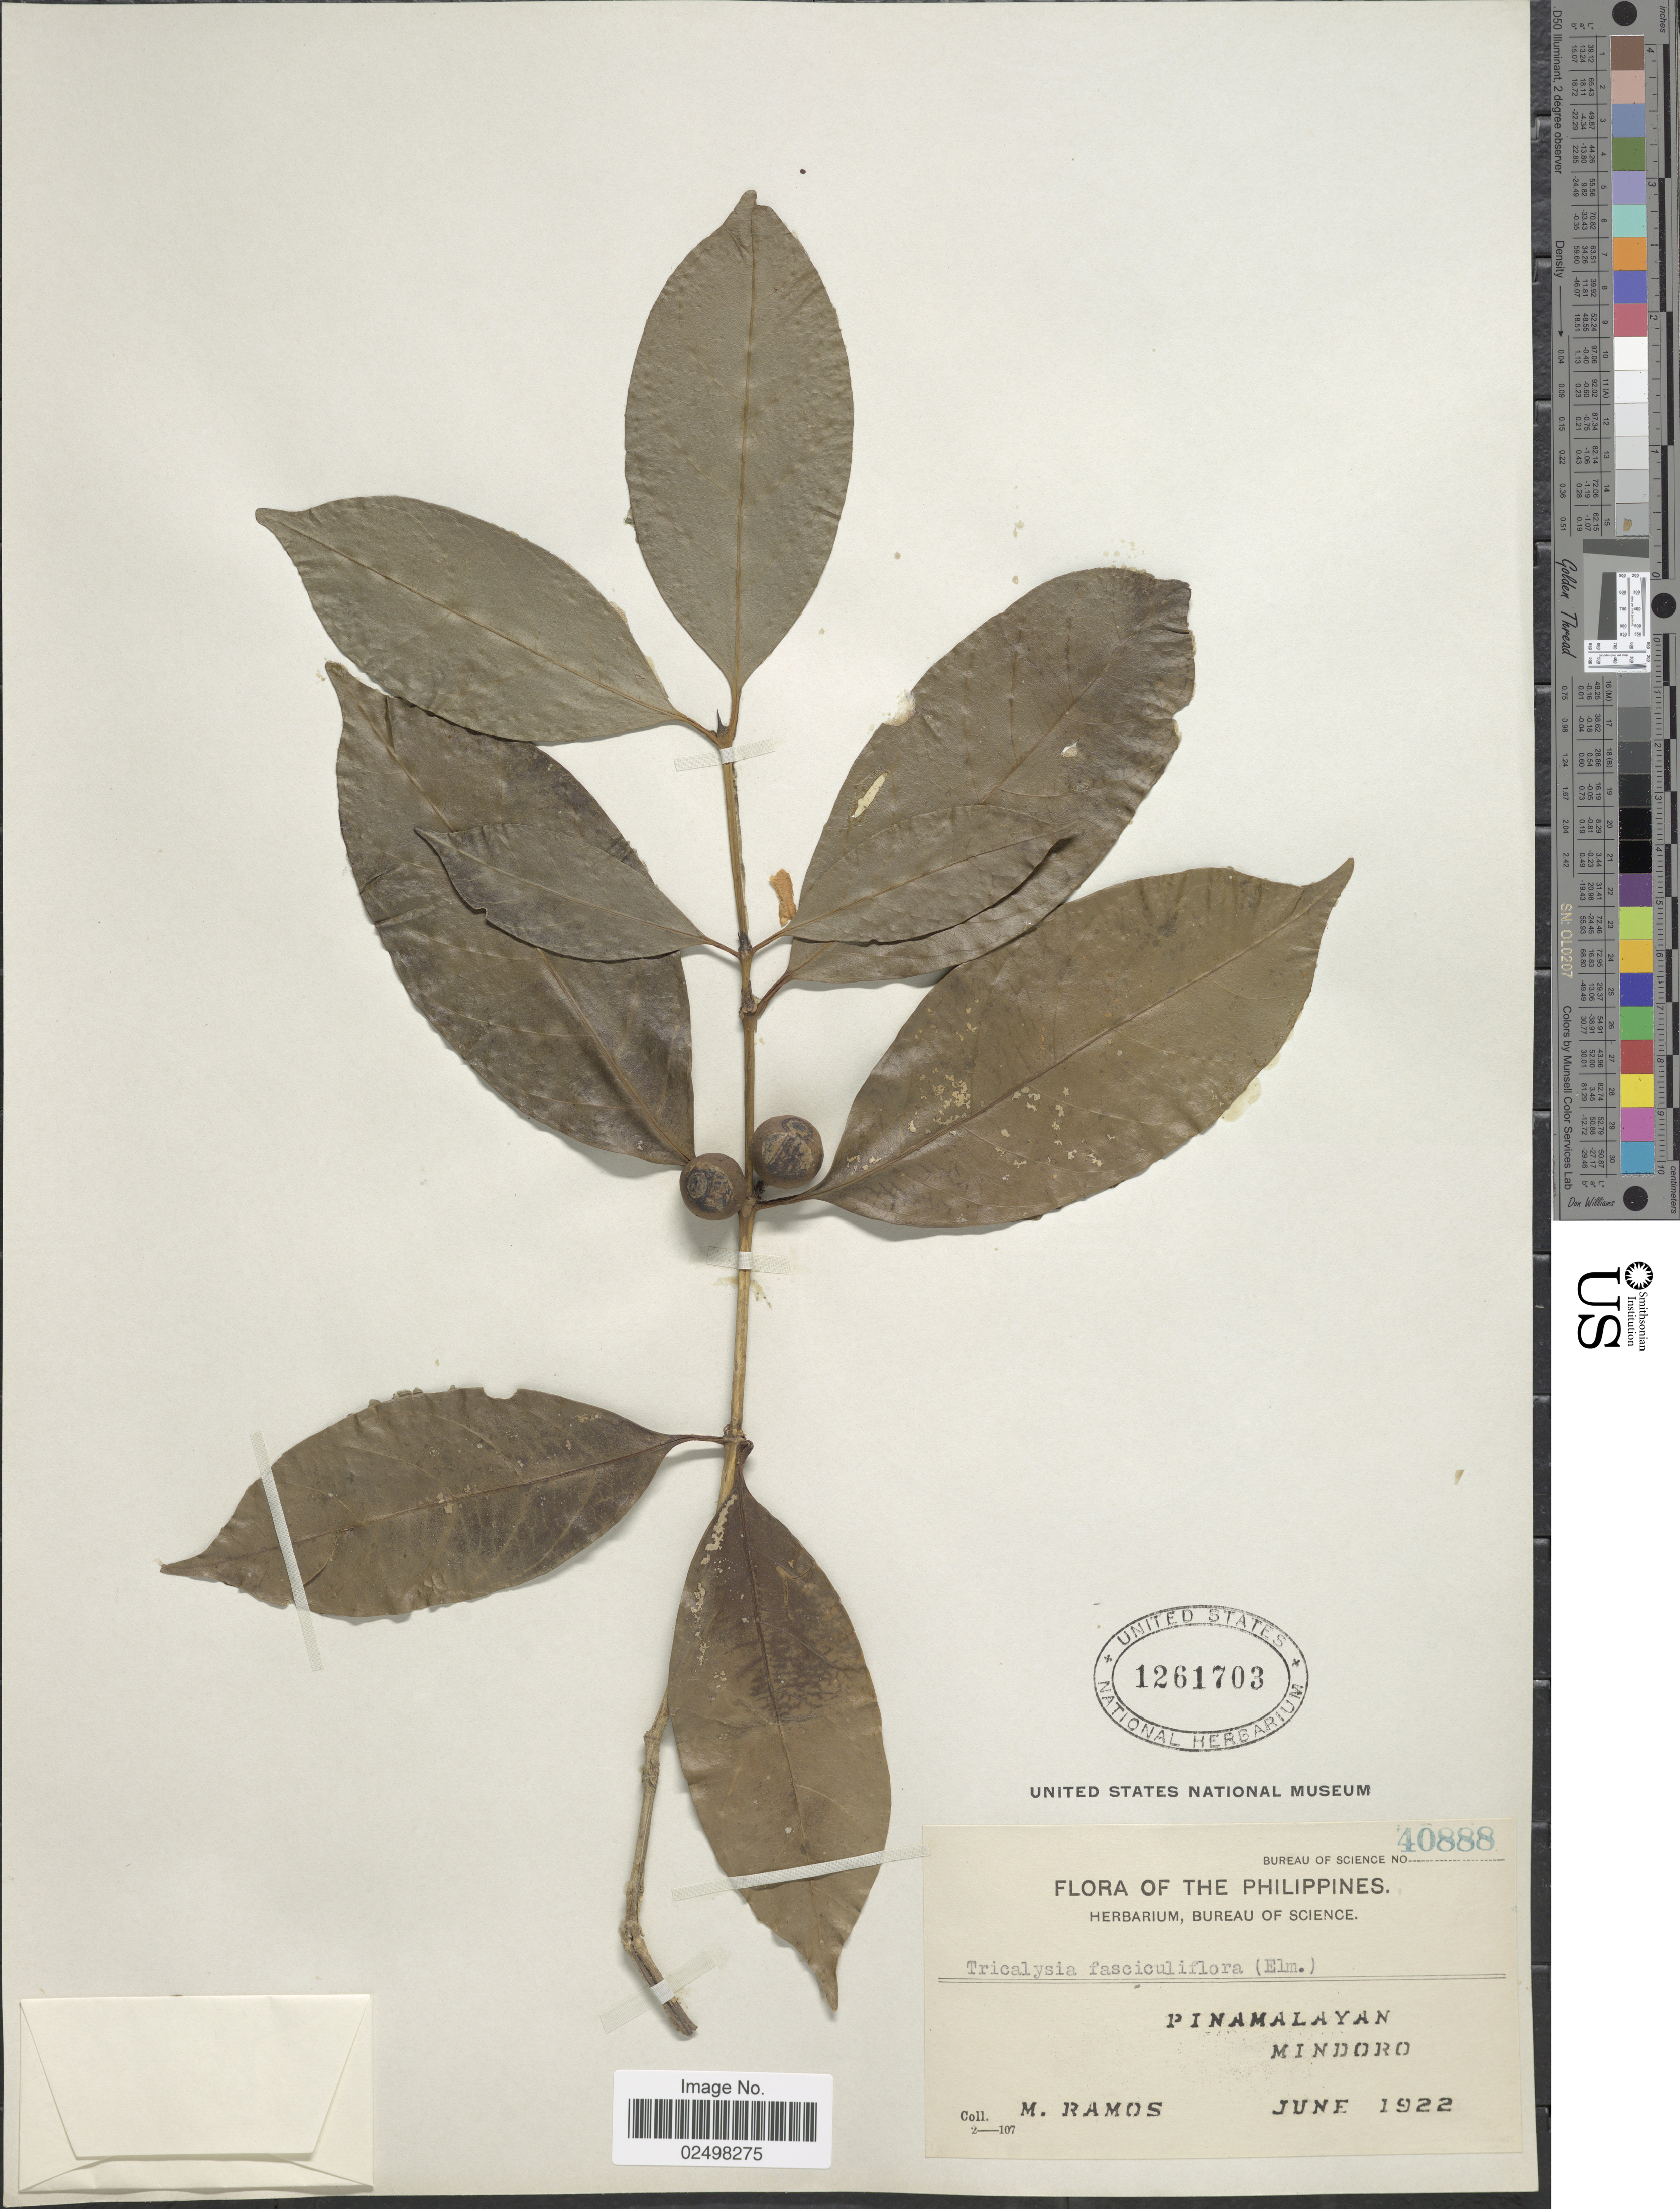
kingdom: Plantae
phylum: Tracheophyta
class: Magnoliopsida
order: Gentianales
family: Rubiaceae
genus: Tricalysia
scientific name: Tricalysia fasciculiflora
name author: (Elmer) Merr.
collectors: M. Ramos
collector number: Bureau of Science 40888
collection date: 1922-06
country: Philippines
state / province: Mimaropa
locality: Pinamalayan, Mindoro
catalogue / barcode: US 1261703